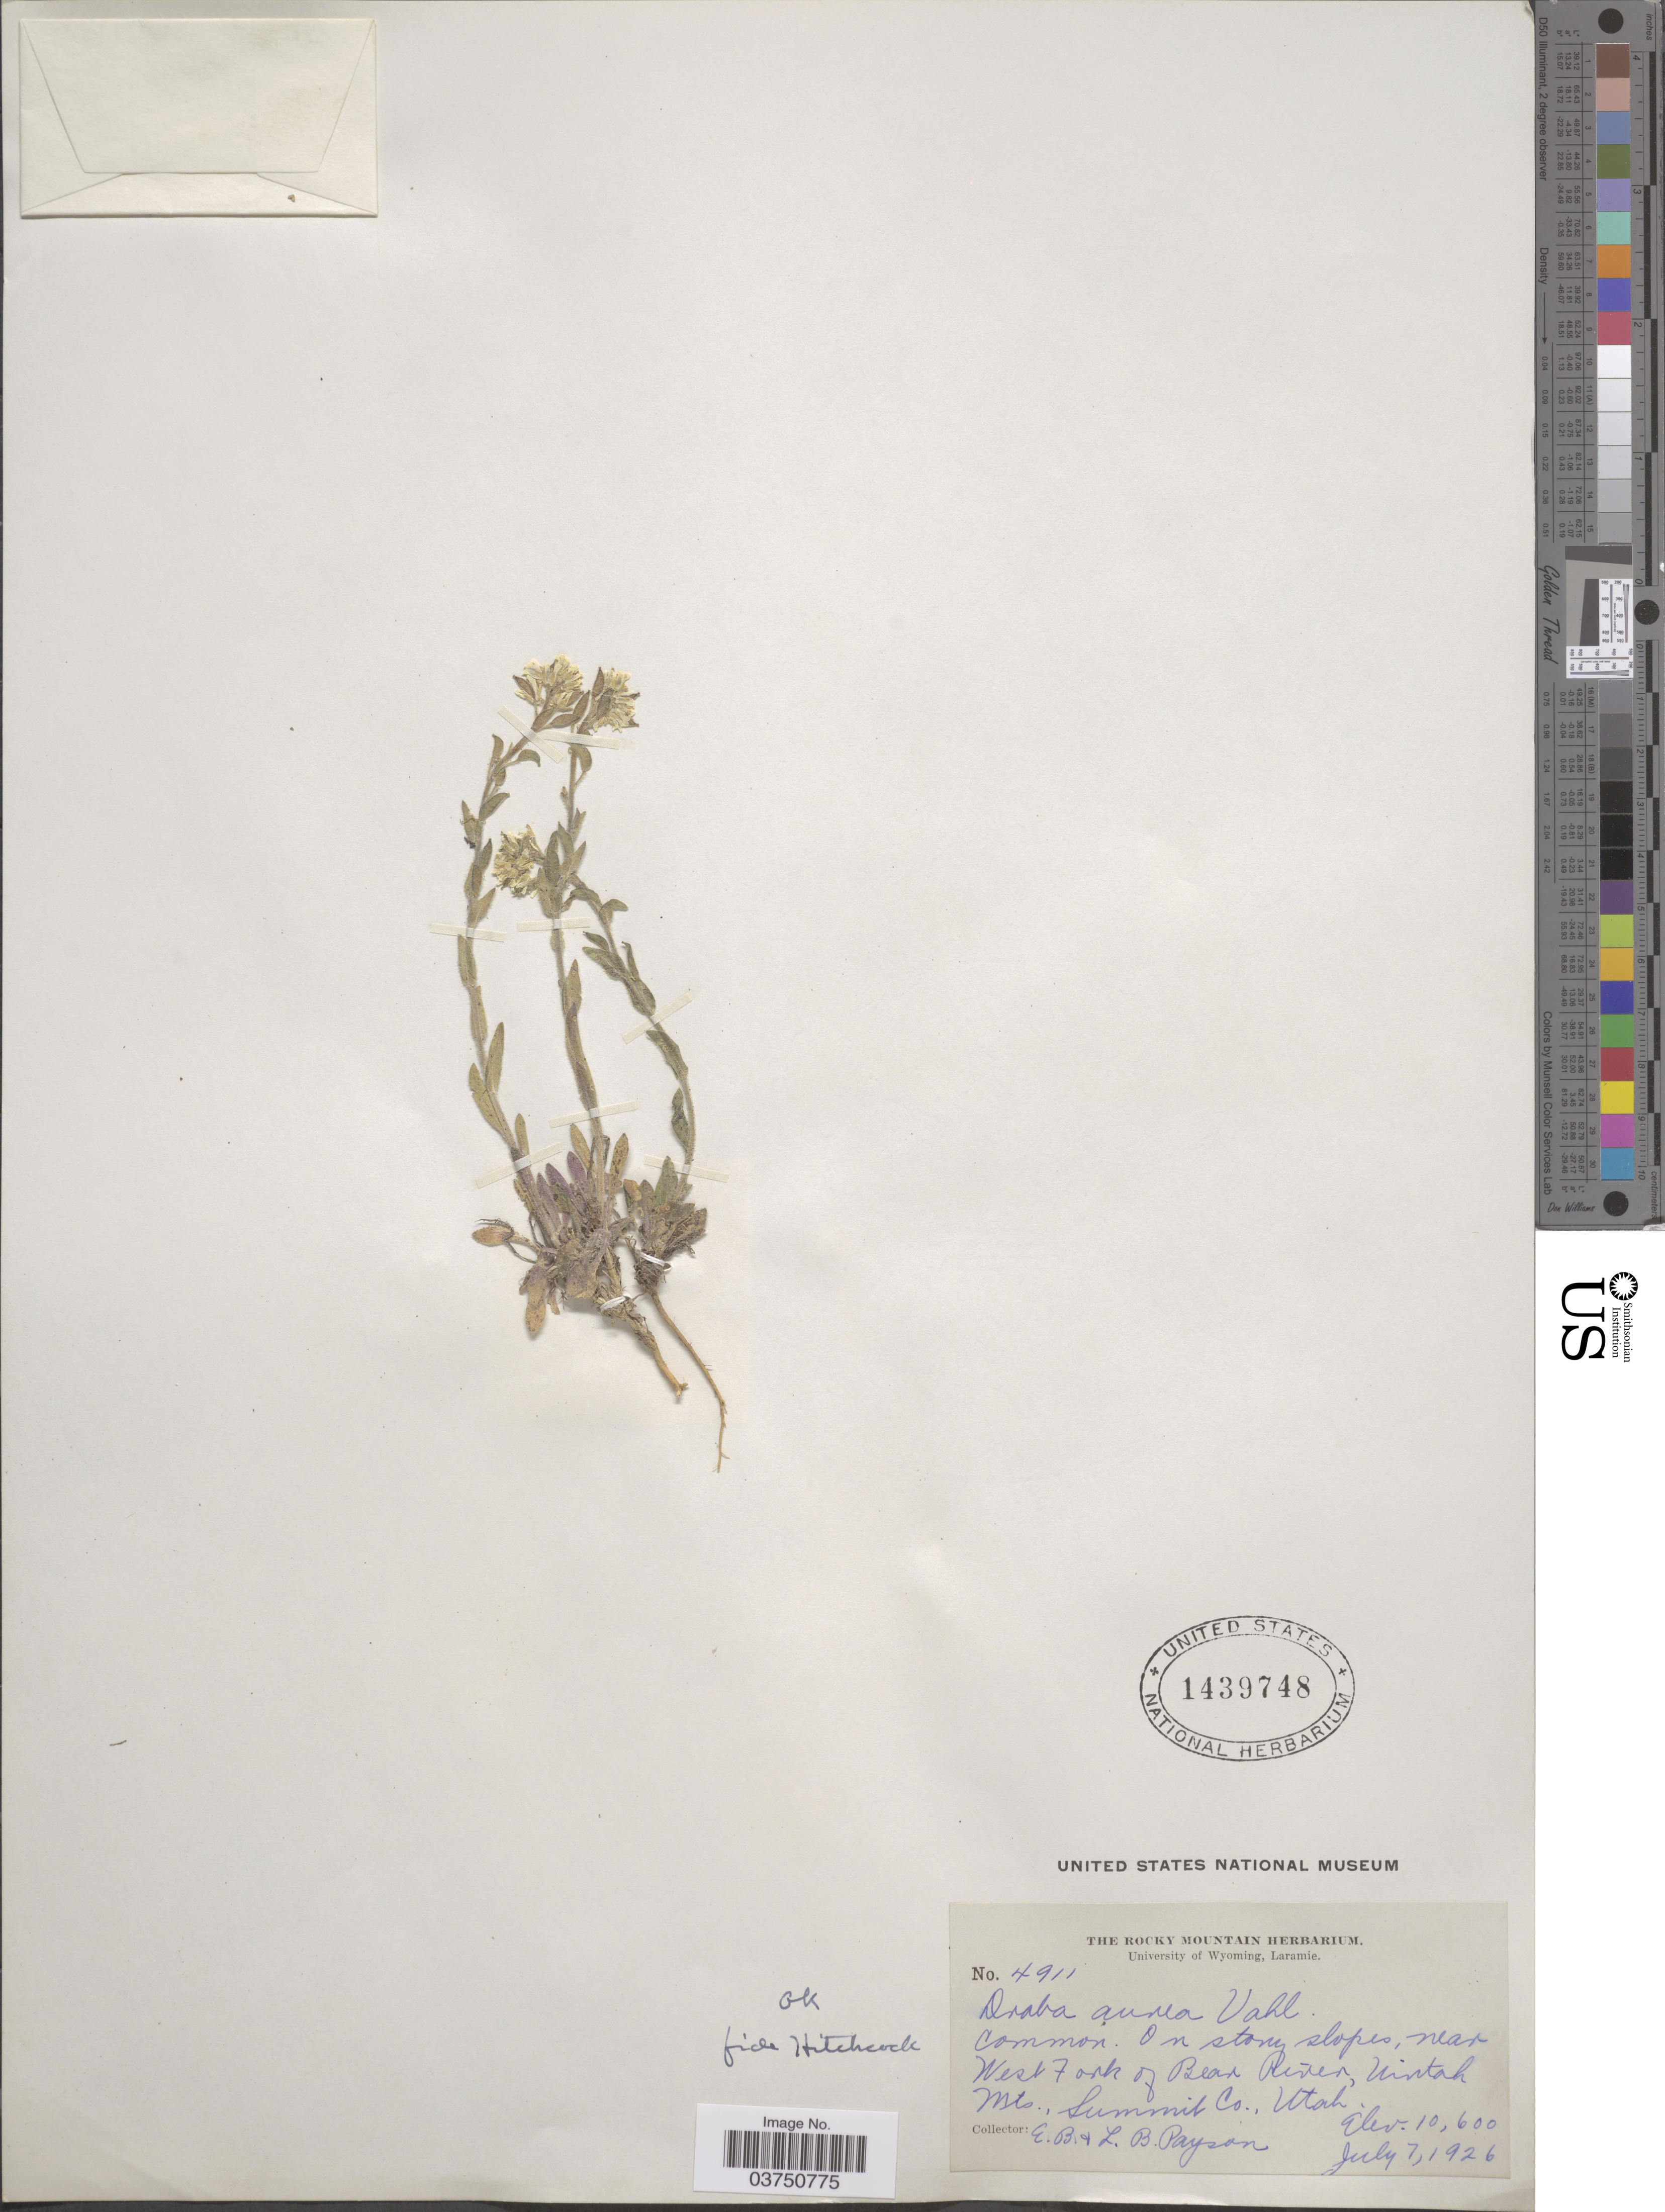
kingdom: Plantae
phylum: Tracheophyta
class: Magnoliopsida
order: Brassicales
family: Brassicaceae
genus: Draba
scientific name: Draba aurea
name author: Vahl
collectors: E. B. Payson & L. Payson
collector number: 4911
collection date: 1926-07-07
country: United States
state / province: Utah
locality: On stony slopes, near West Fork of Bear River, Uintah Mts., Summit Co.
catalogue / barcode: US 1439748